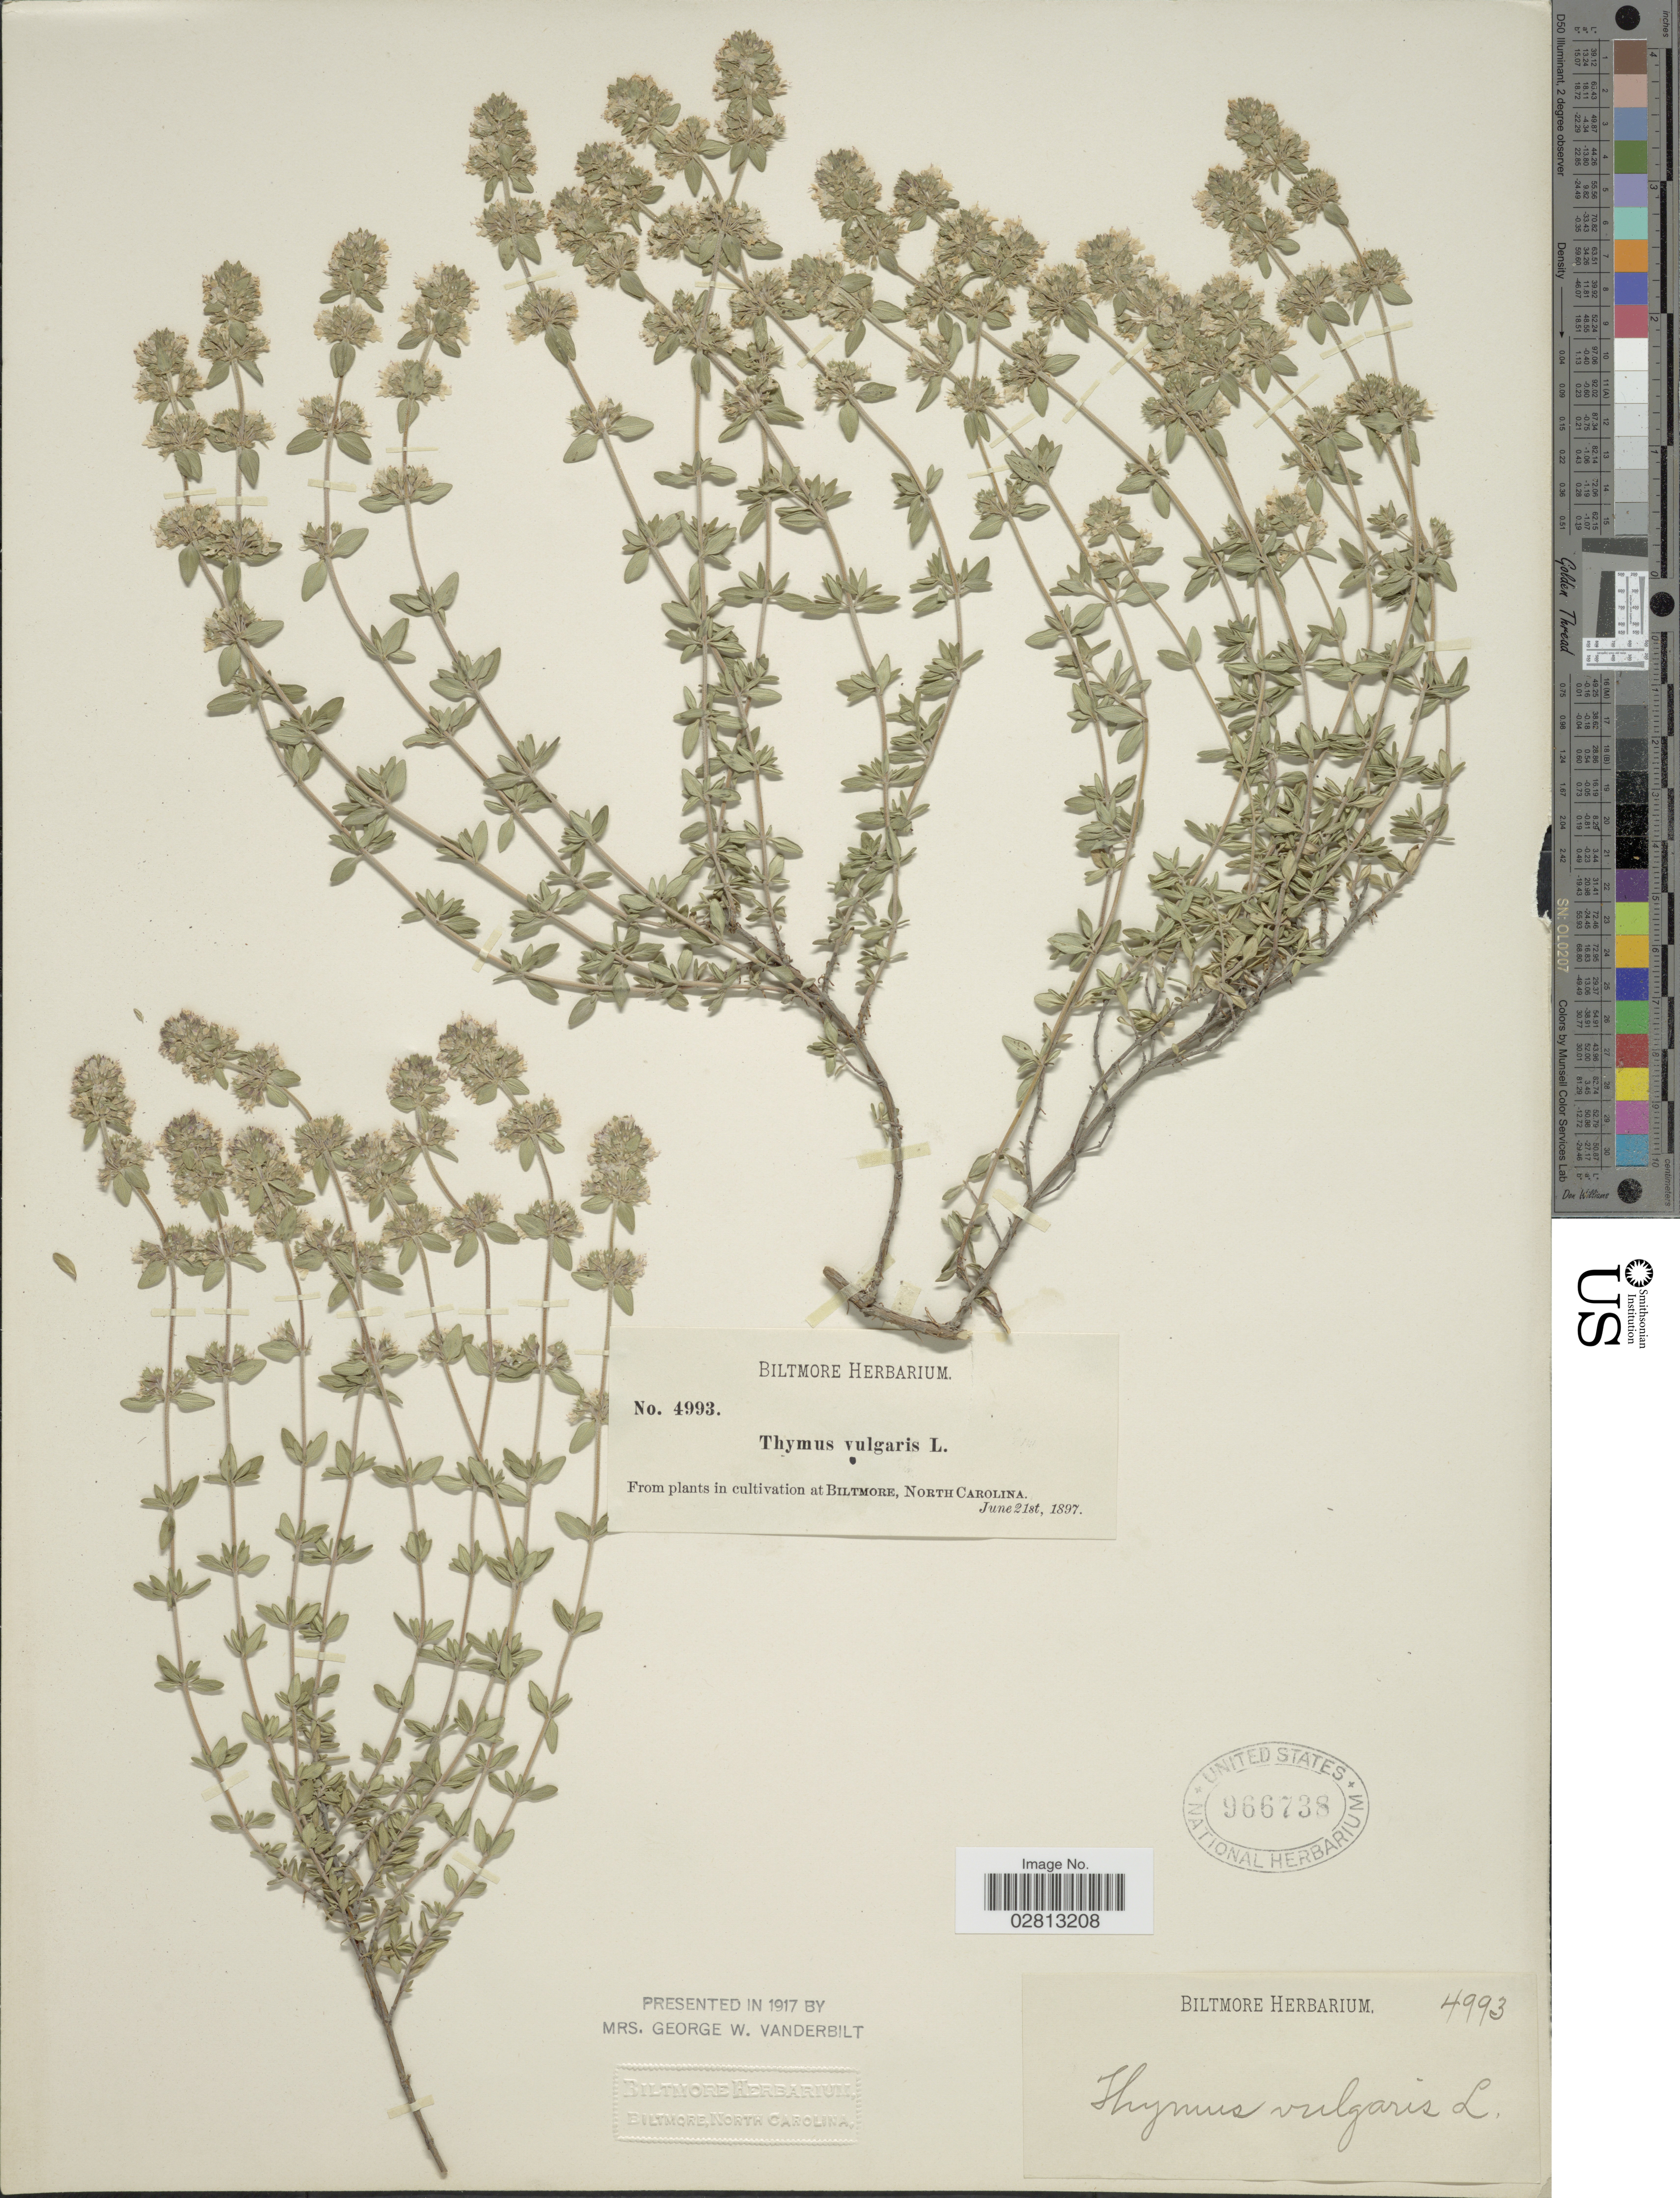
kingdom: Plantae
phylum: Tracheophyta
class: Magnoliopsida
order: Lamiales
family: Lamiaceae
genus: Thymus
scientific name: Thymus serpyllum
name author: L.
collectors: ex herb. Biltmore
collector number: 4993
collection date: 1897-06-21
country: United States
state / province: North Carolina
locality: Biltmore.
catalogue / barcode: US 966738